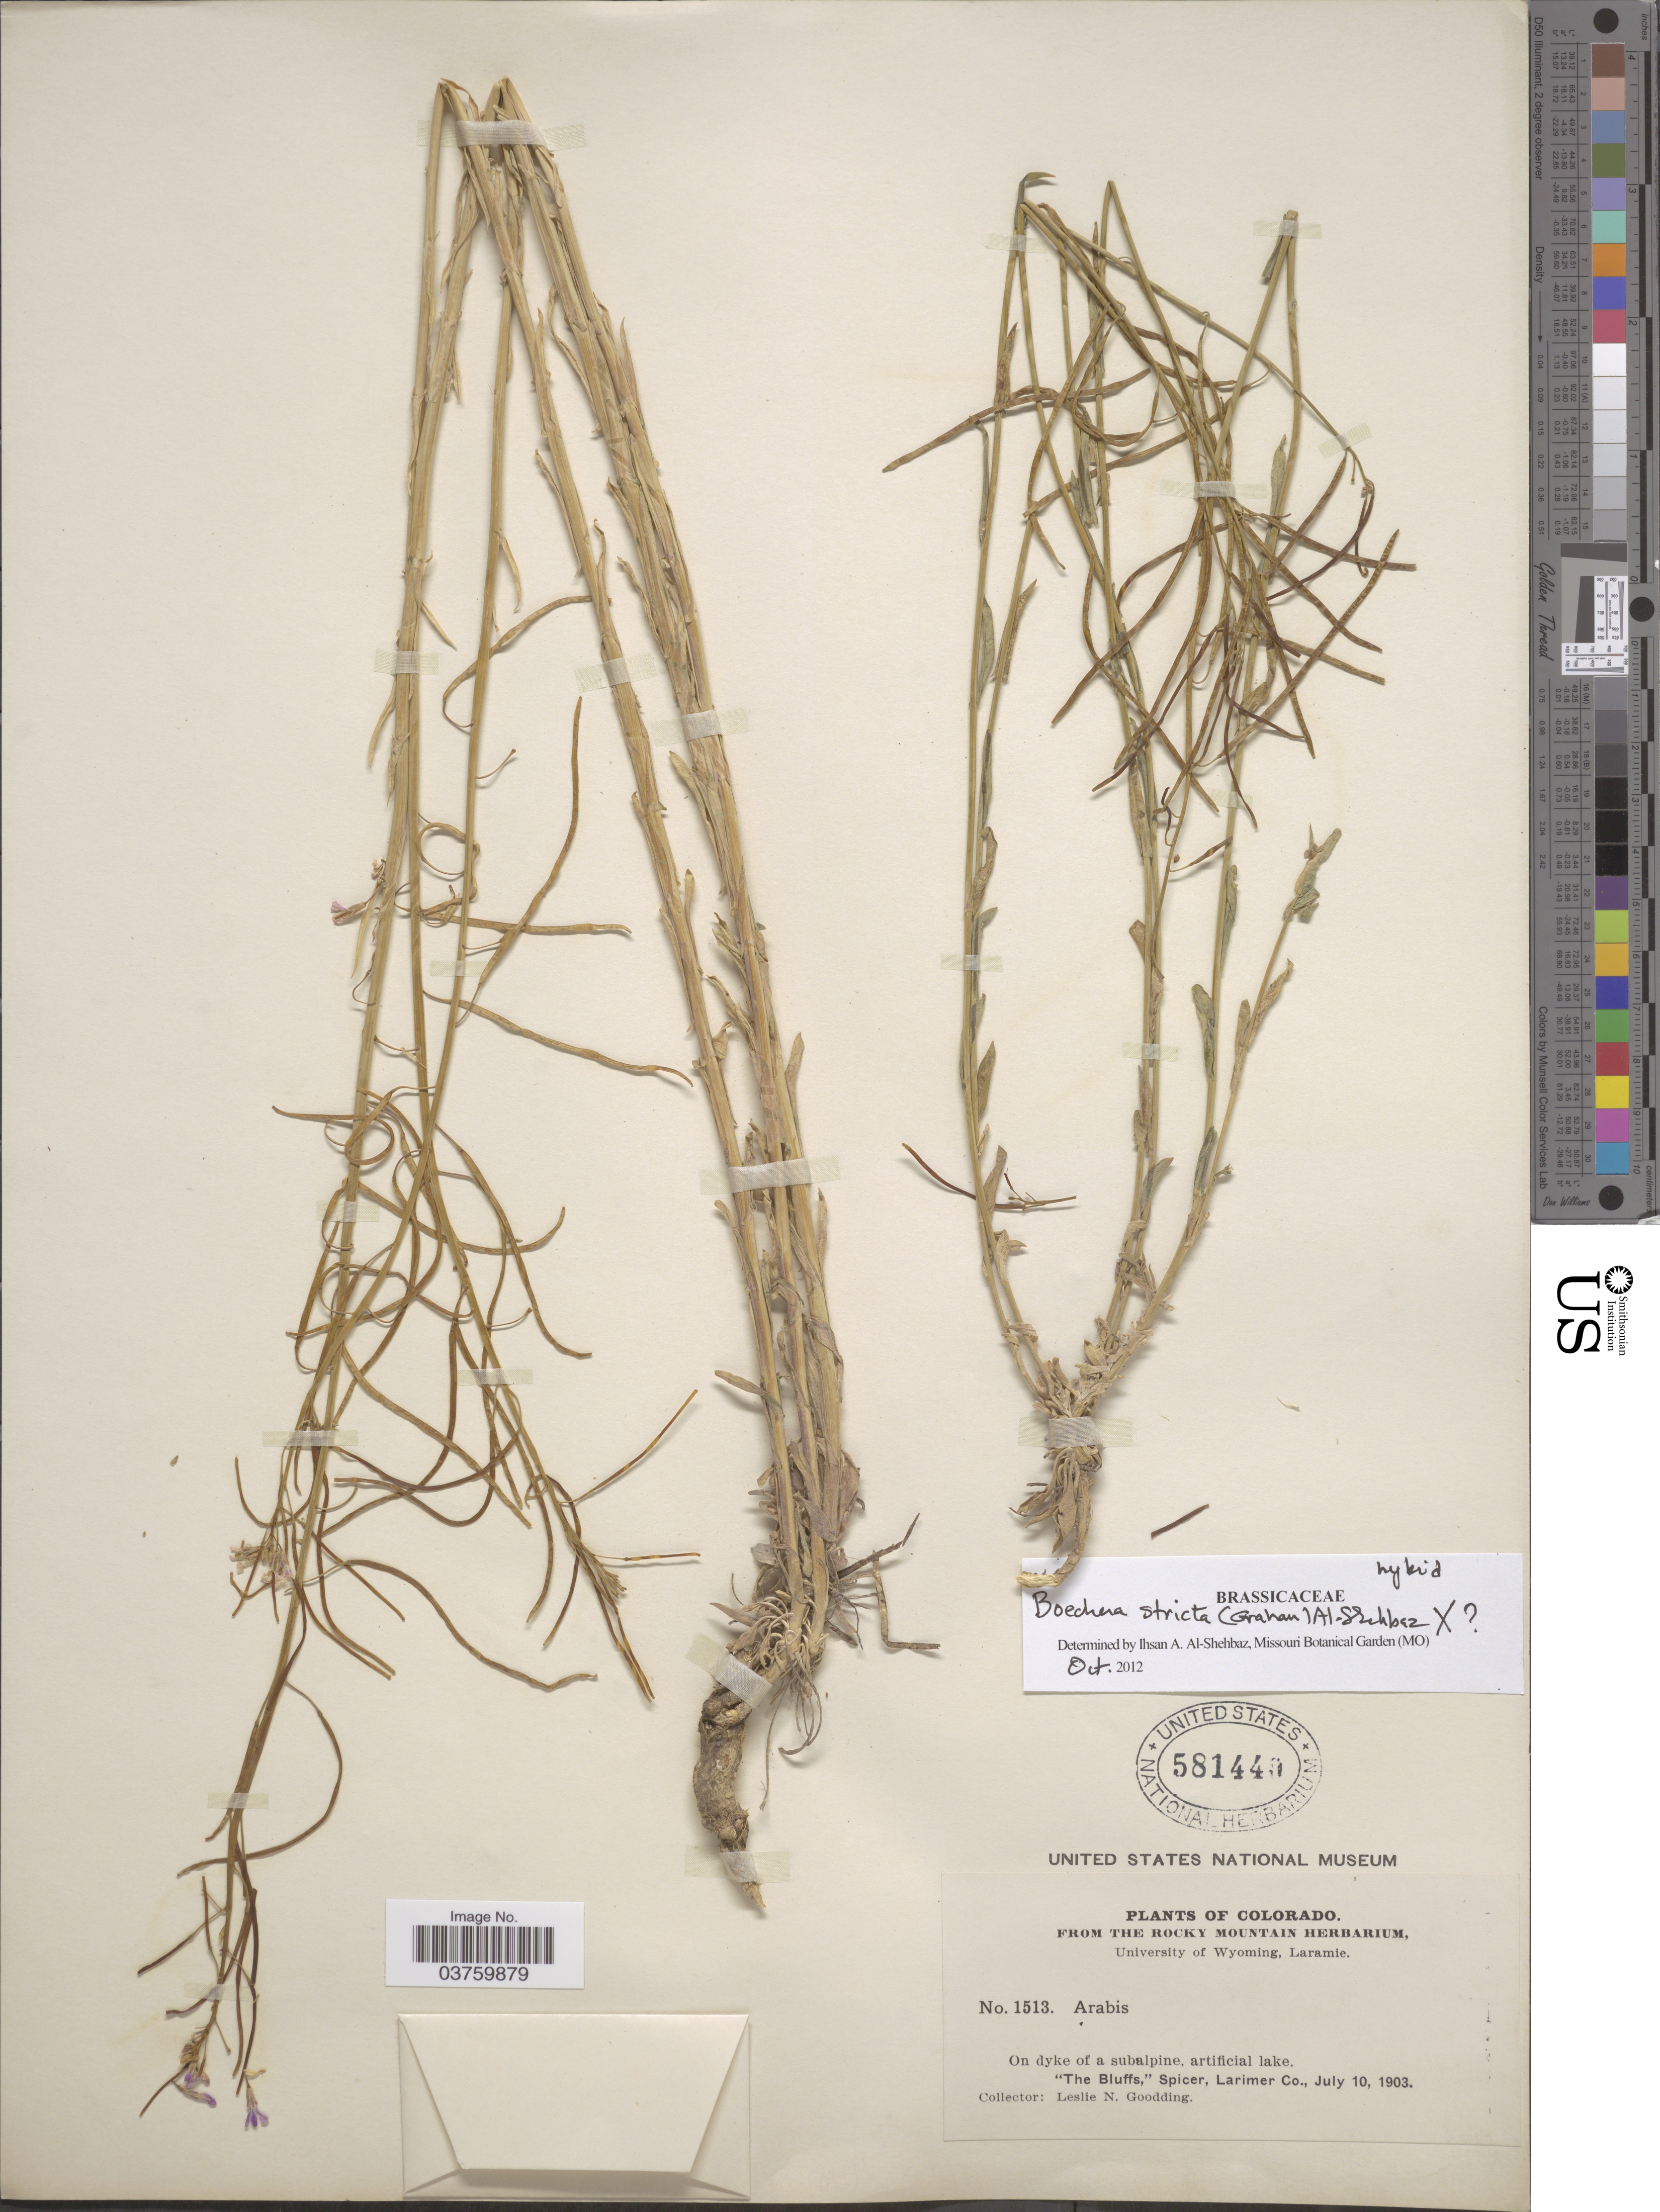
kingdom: Plantae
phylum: Tracheophyta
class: Magnoliopsida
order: Brassicales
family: Brassicaceae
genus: Boechera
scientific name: Boechera stricta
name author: (Graham) Al-Shehbaz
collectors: L. N. Goodding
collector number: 1513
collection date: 1903-07-10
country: United States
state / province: Colorado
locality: The Bluffs,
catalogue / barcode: US 581440